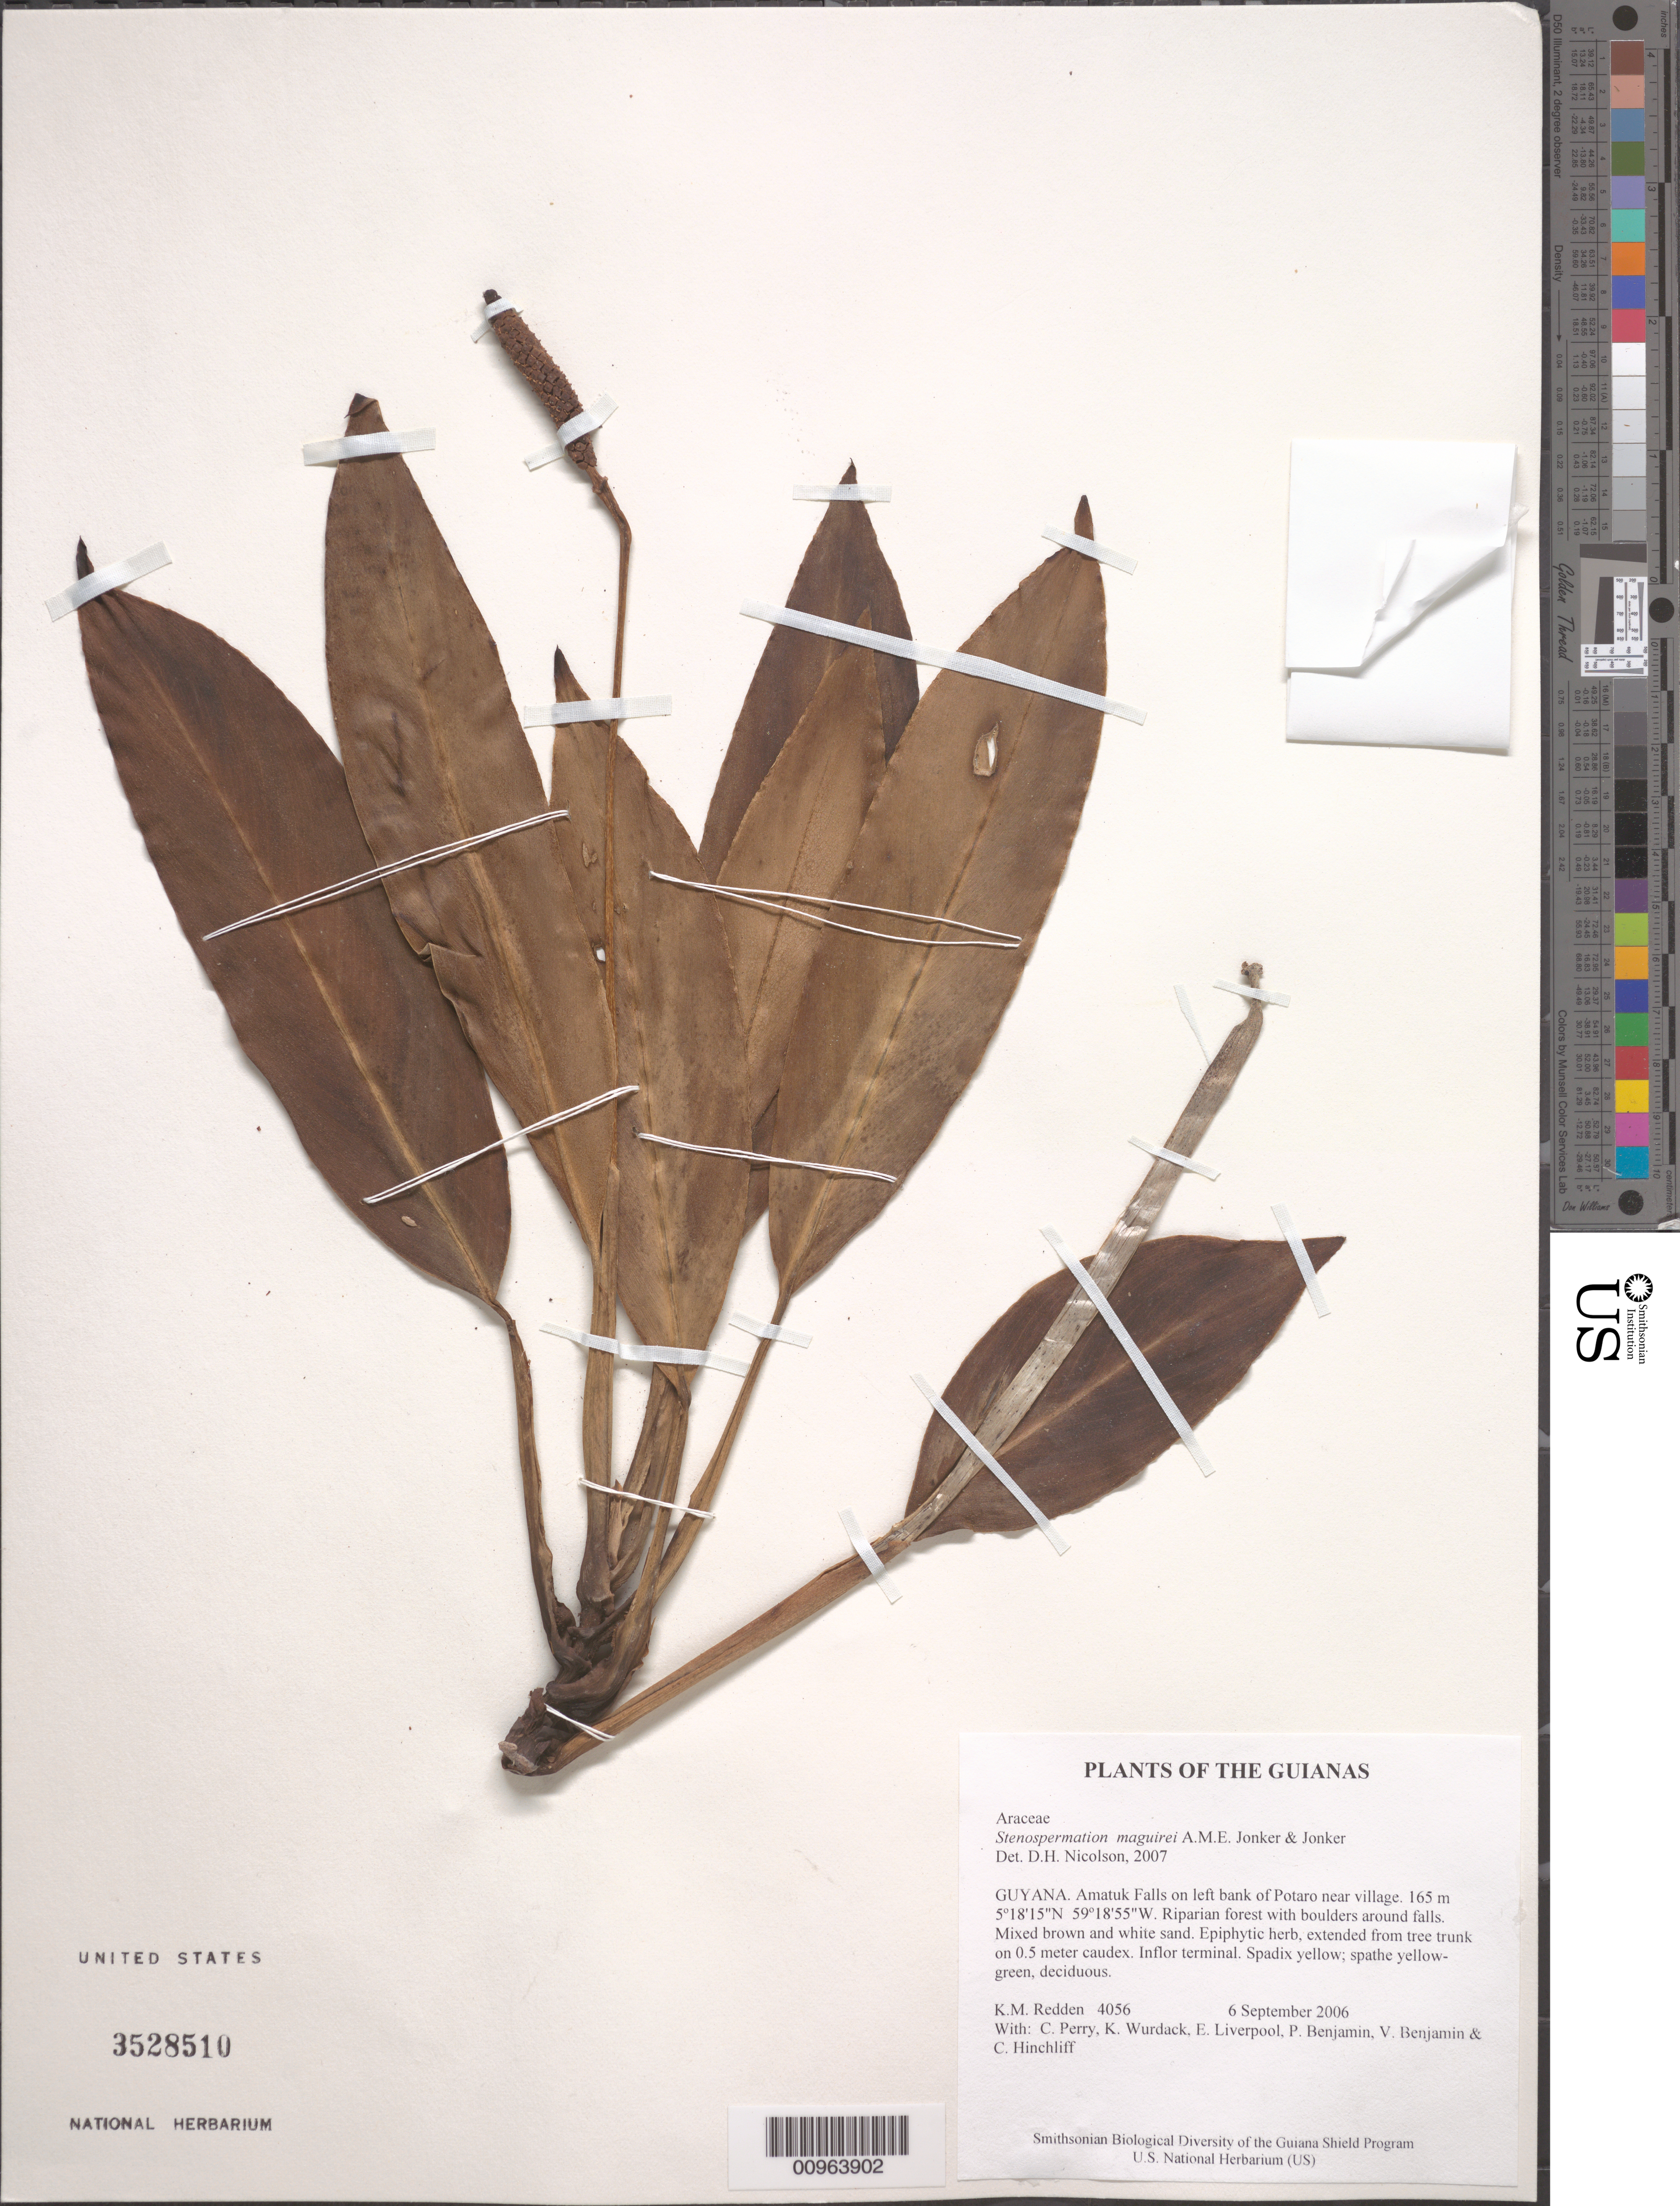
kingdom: Plantae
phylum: Tracheophyta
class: Liliopsida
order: Alismatales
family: Araceae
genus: Stenospermation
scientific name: Stenospermation maguirei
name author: A.M.E. Jonker & Jonker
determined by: Nicolson, Dan H.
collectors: K. M. Redden, C. Perry, K. Wurdack, E. Liverpool, P. Benjamin, V. Benjamin & C. E. Hinchliff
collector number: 4056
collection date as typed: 6 September 2006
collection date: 2006-09-06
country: Guyana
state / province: Potaro-Siparuni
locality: Amatuk Falls on left bank of Potaro near village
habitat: Riparian forest with boulders around falls. Mixed brown and white sand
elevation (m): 165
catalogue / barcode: US 3528510